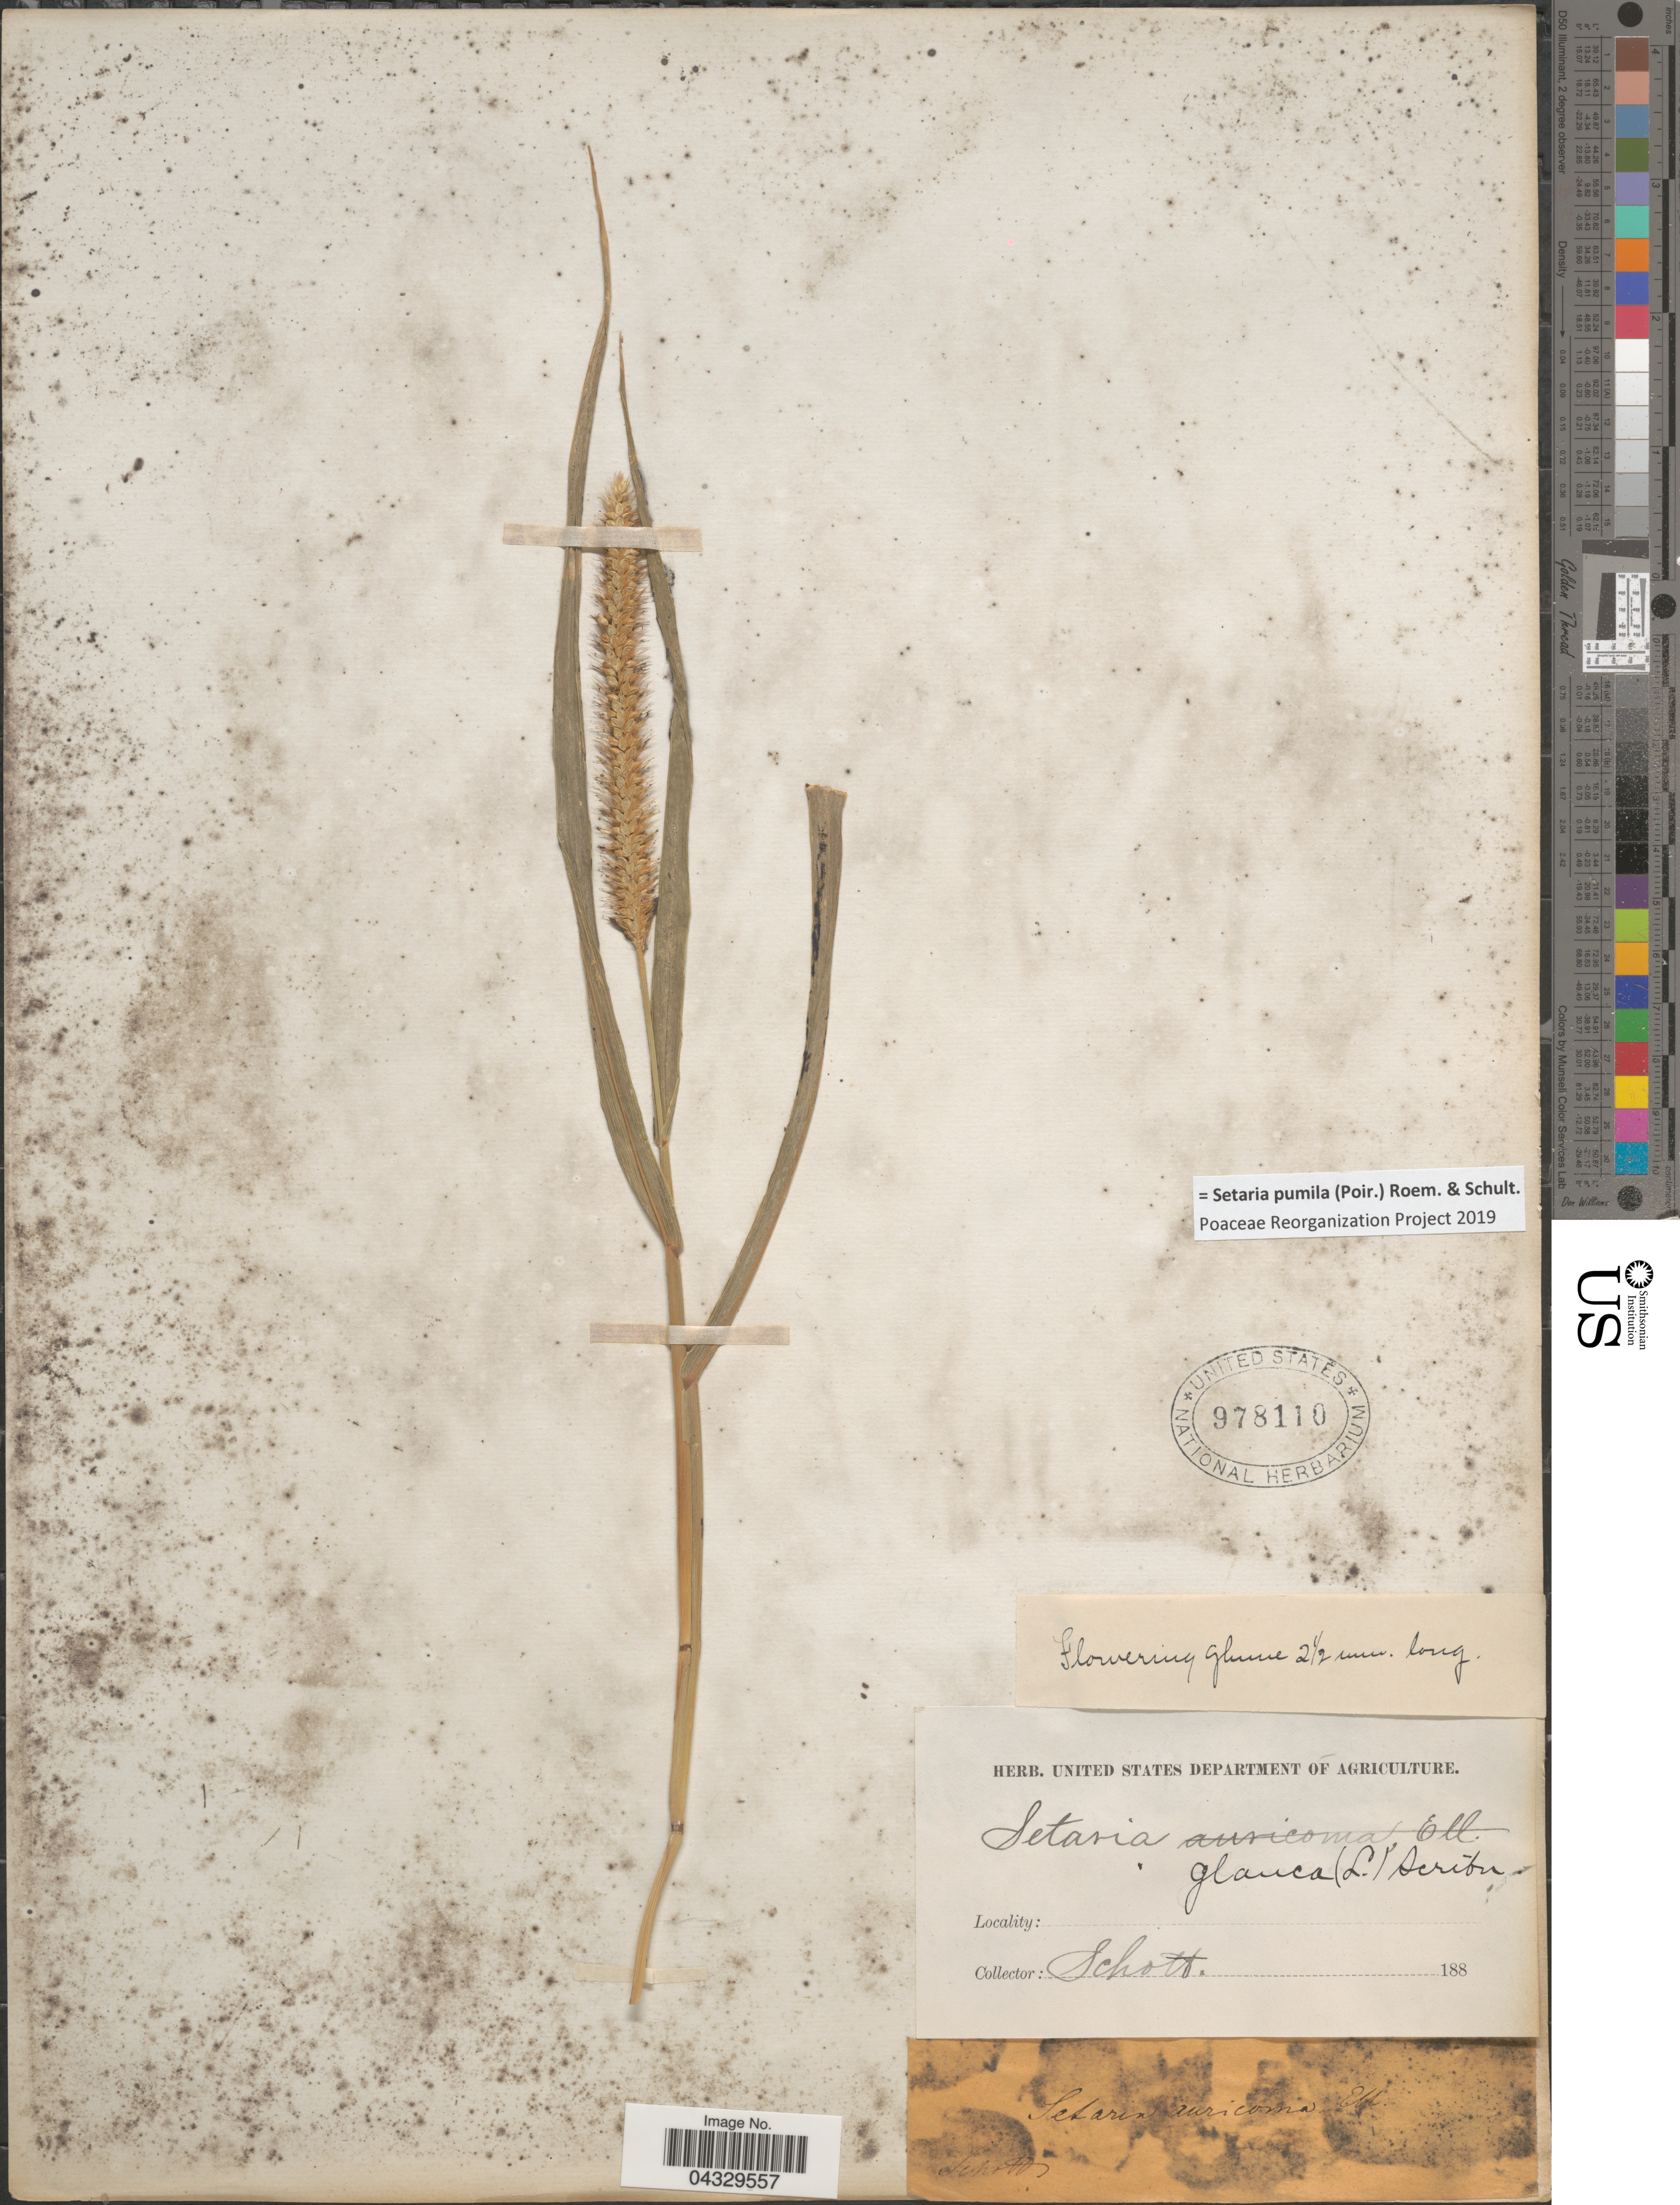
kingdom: Plantae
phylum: Tracheophyta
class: Liliopsida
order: Poales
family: Poaceae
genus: Setaria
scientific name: Setaria pumila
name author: (Poir.) Roem. & Schult.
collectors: Schott, --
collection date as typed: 188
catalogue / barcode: US 978110